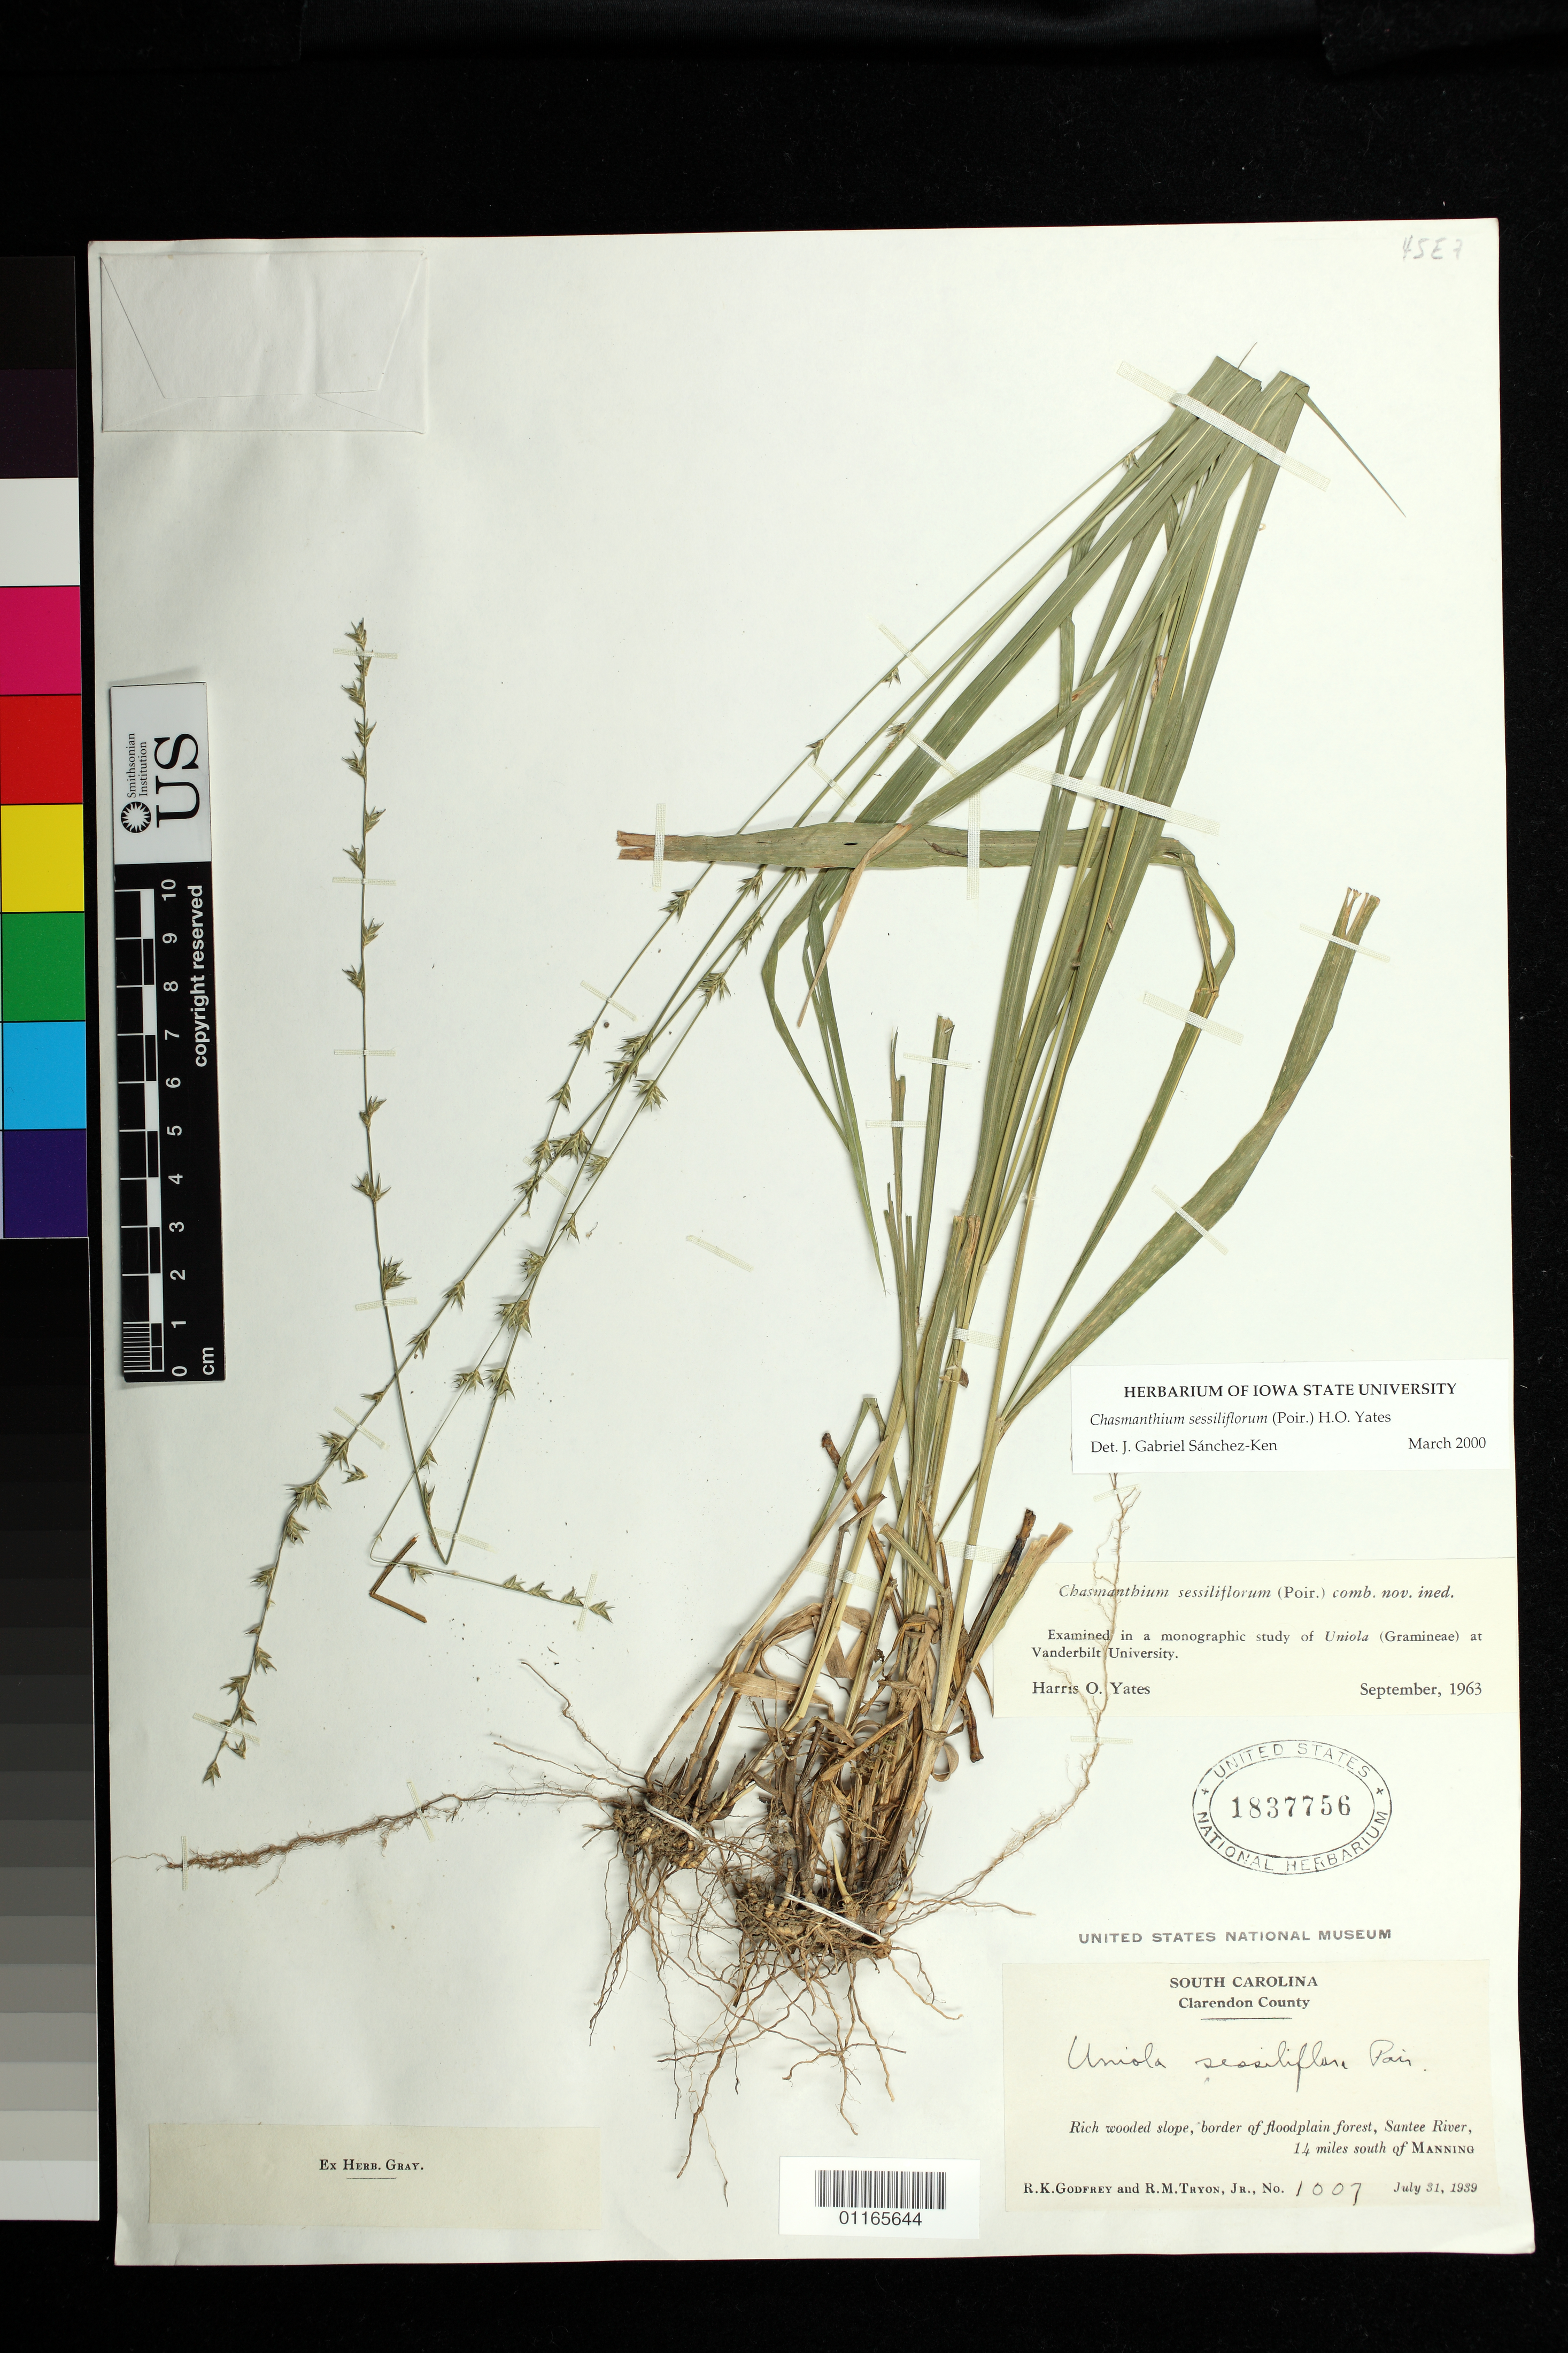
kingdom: Plantae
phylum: Tracheophyta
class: Liliopsida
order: Poales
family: Poaceae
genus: Chasmanthium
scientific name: Chasmanthium sessiliflorum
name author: (Poir.) H.O. Yates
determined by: Sánchez-Ken, J. G.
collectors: R. K. Godfrey & R. M. Tryon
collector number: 1007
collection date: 1939-07-31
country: United States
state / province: South Carolina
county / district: Clarendon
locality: Border of floodplain forest, Santee River, 14 miles south of Manning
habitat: Rich wooded slope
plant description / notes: Chasmanthium sessiliflorum (Poir.) comb. nov. ined. Examined in a monographic study of Uniola (Gramineae) at Vanderbilt University Harris O. Yates, September 1963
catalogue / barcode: US 1837756